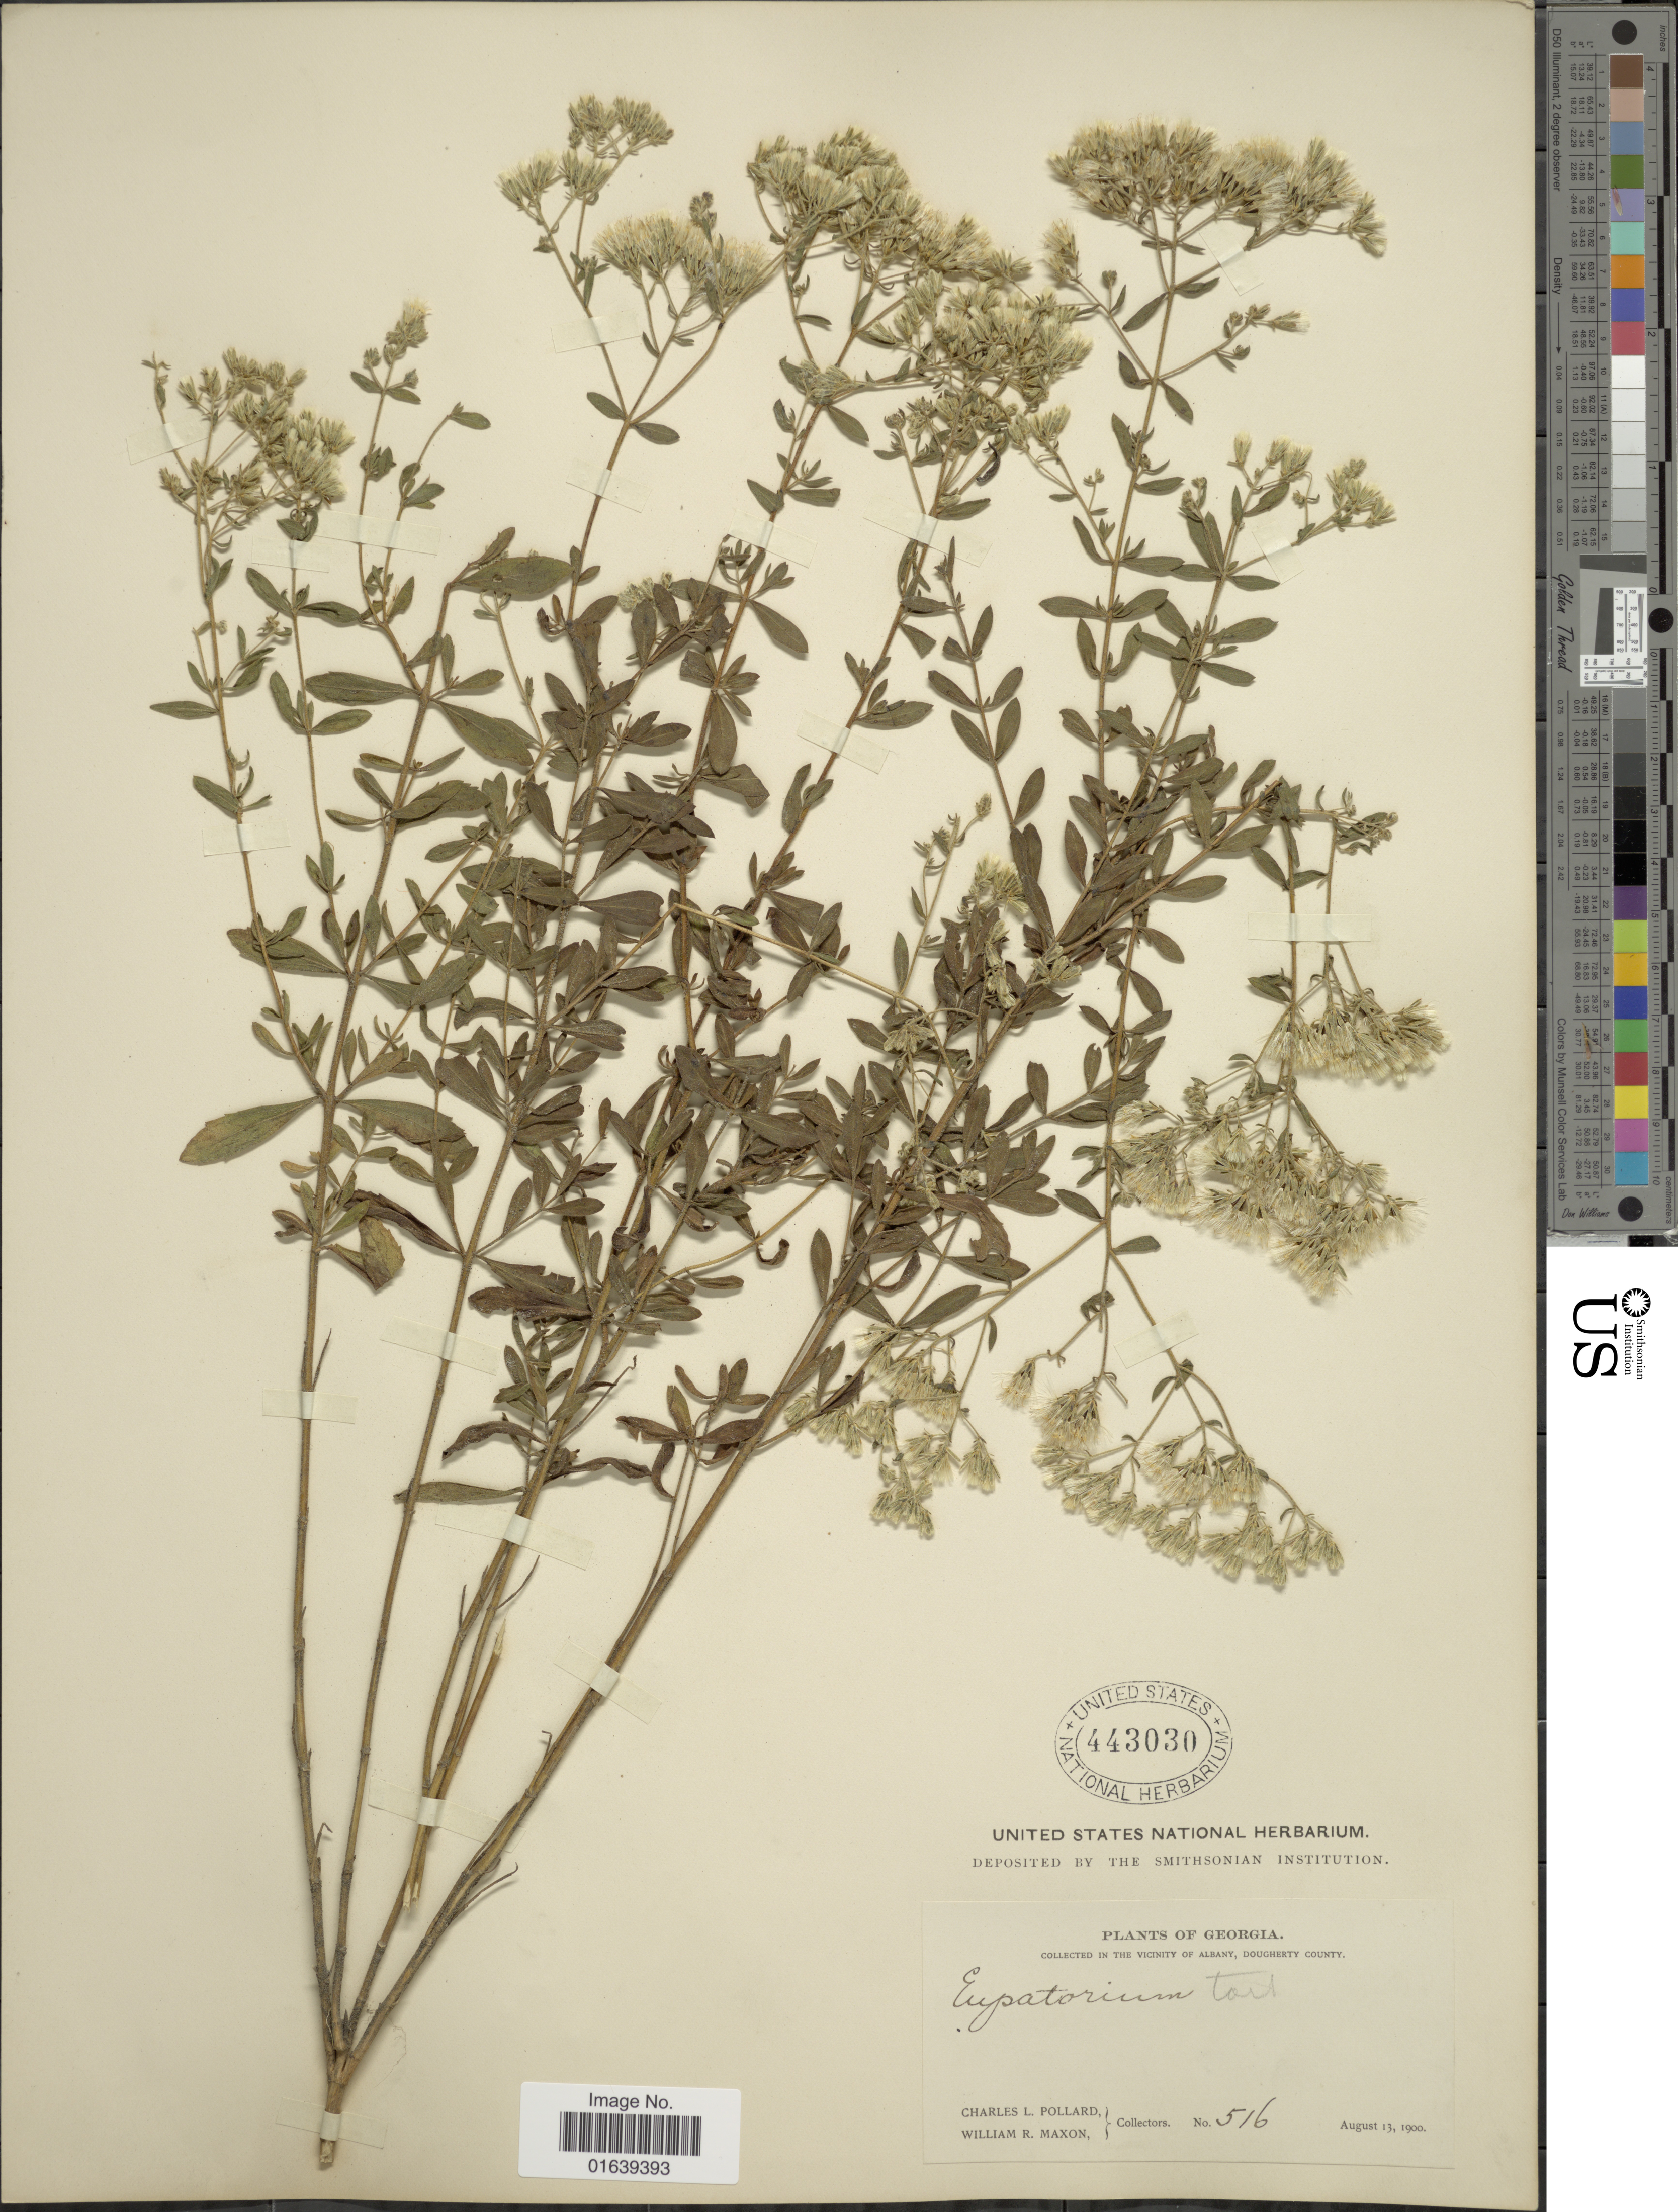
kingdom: Plantae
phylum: Tracheophyta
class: Magnoliopsida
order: Asterales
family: Asteraceae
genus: Eupatorium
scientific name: Eupatorium linearifolium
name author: Walter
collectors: C. L. Pollard & W. R. Maxon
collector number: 516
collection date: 1900-08-13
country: United States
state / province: Georgia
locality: Georgia. in the vicinity of Albany, Dougherty county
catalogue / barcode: US 443030